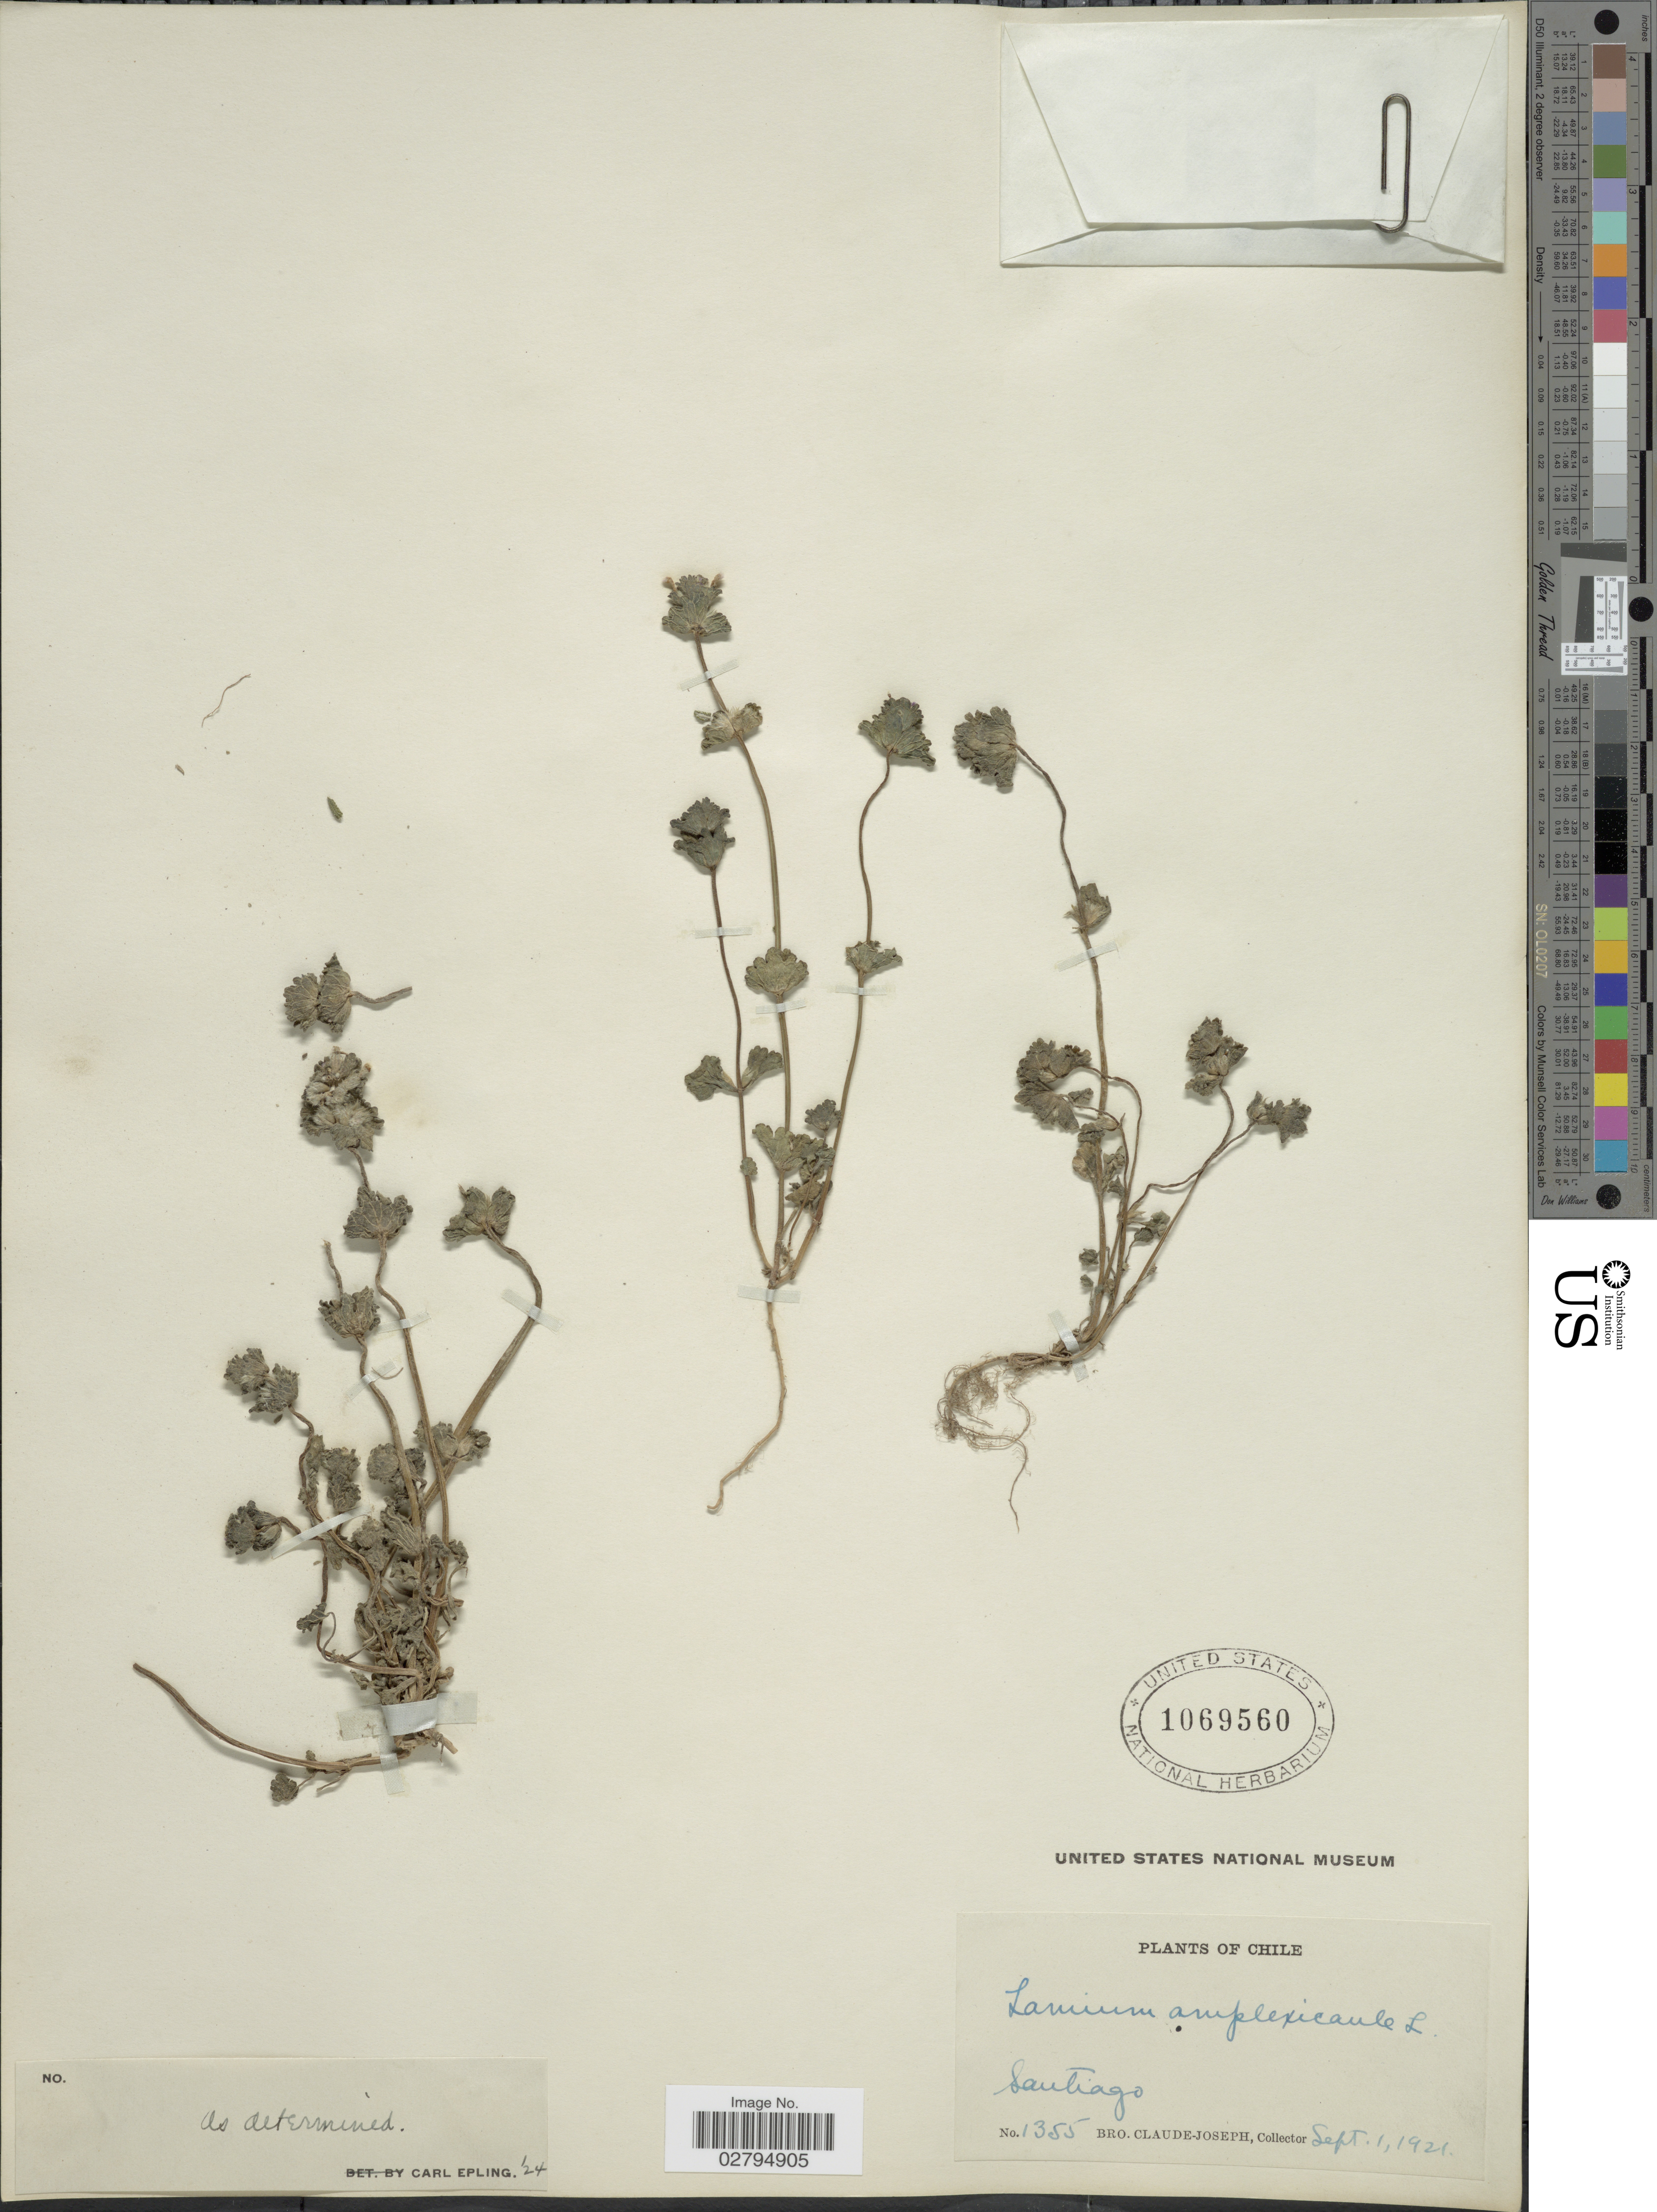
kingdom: Plantae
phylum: Tracheophyta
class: Magnoliopsida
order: Lamiales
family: Lamiaceae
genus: Lamium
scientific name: Lamium amplexicaule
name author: L.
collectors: Bro. Claude-Joseph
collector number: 1355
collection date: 1921-09-01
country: Chile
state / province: Región Metropolitana (RM)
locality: Santiago.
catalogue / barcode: US 1069560